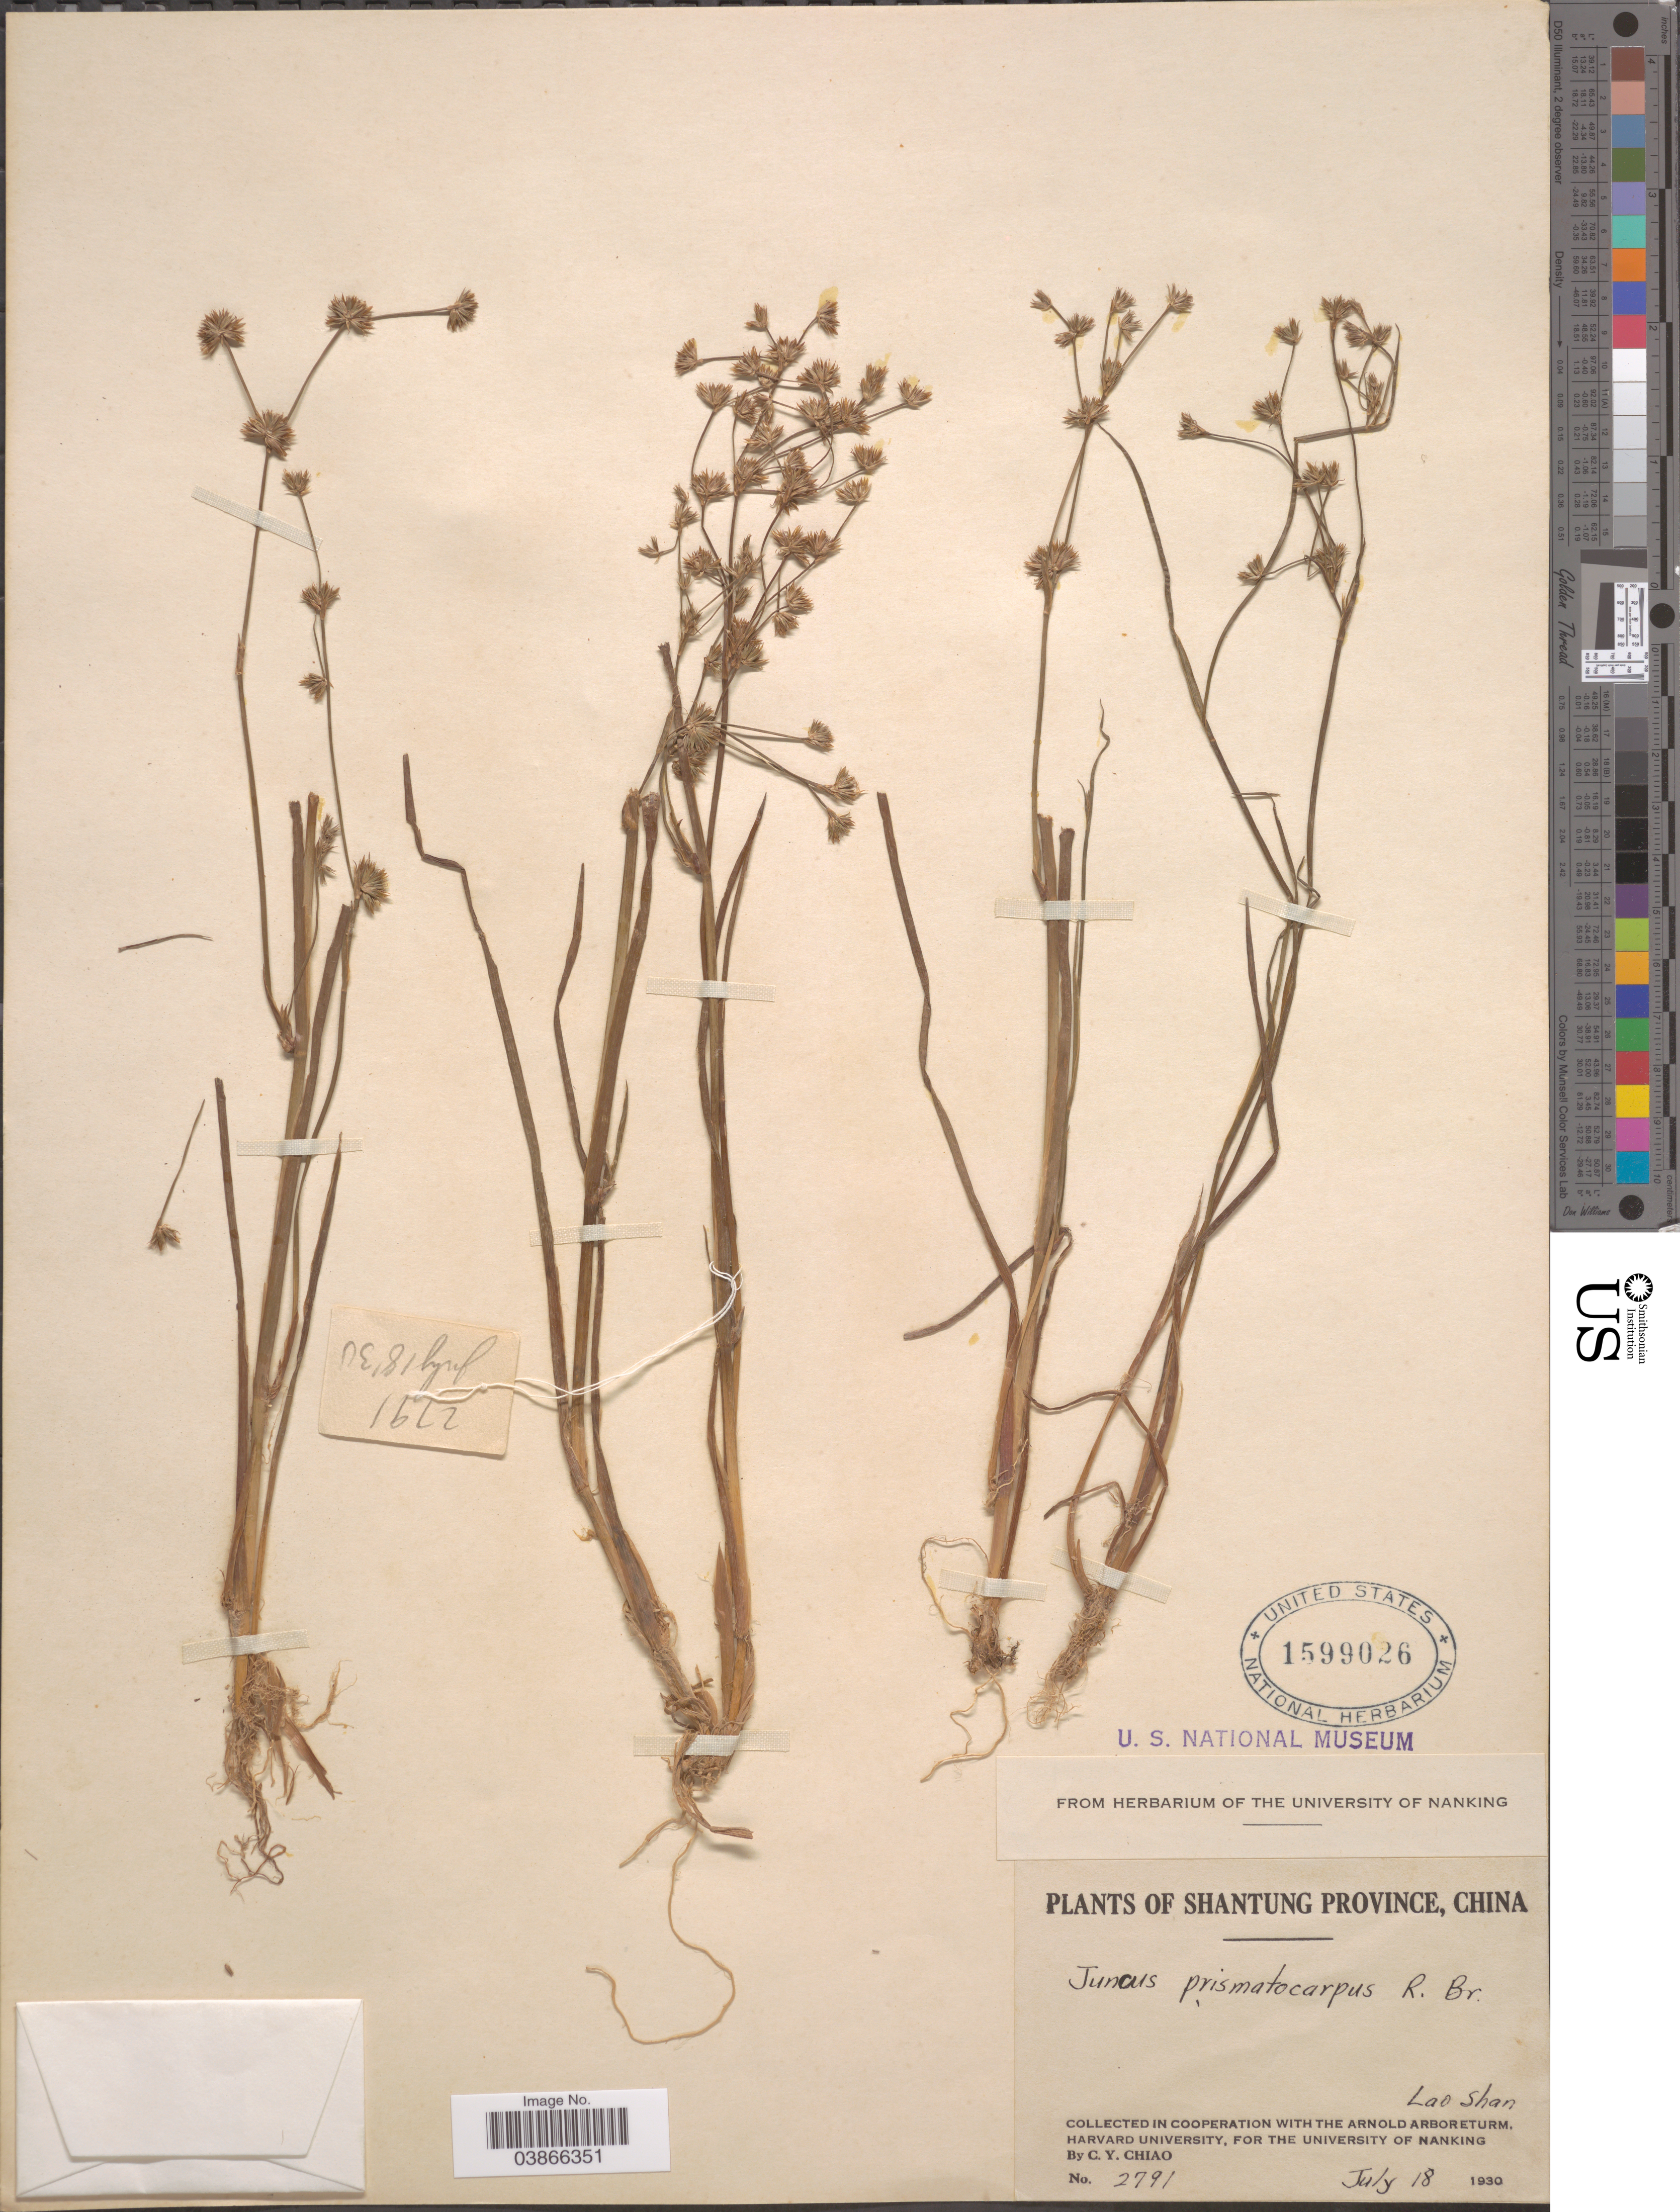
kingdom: Plantae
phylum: Tracheophyta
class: Liliopsida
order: Poales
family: Juncaceae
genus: Juncus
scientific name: Juncus prismatocarpus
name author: R. Br.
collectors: C. Y. Chiao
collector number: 2791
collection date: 1930-07-18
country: China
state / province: Shandong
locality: Shantung Province. Lao Shan.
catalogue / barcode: US 1599026